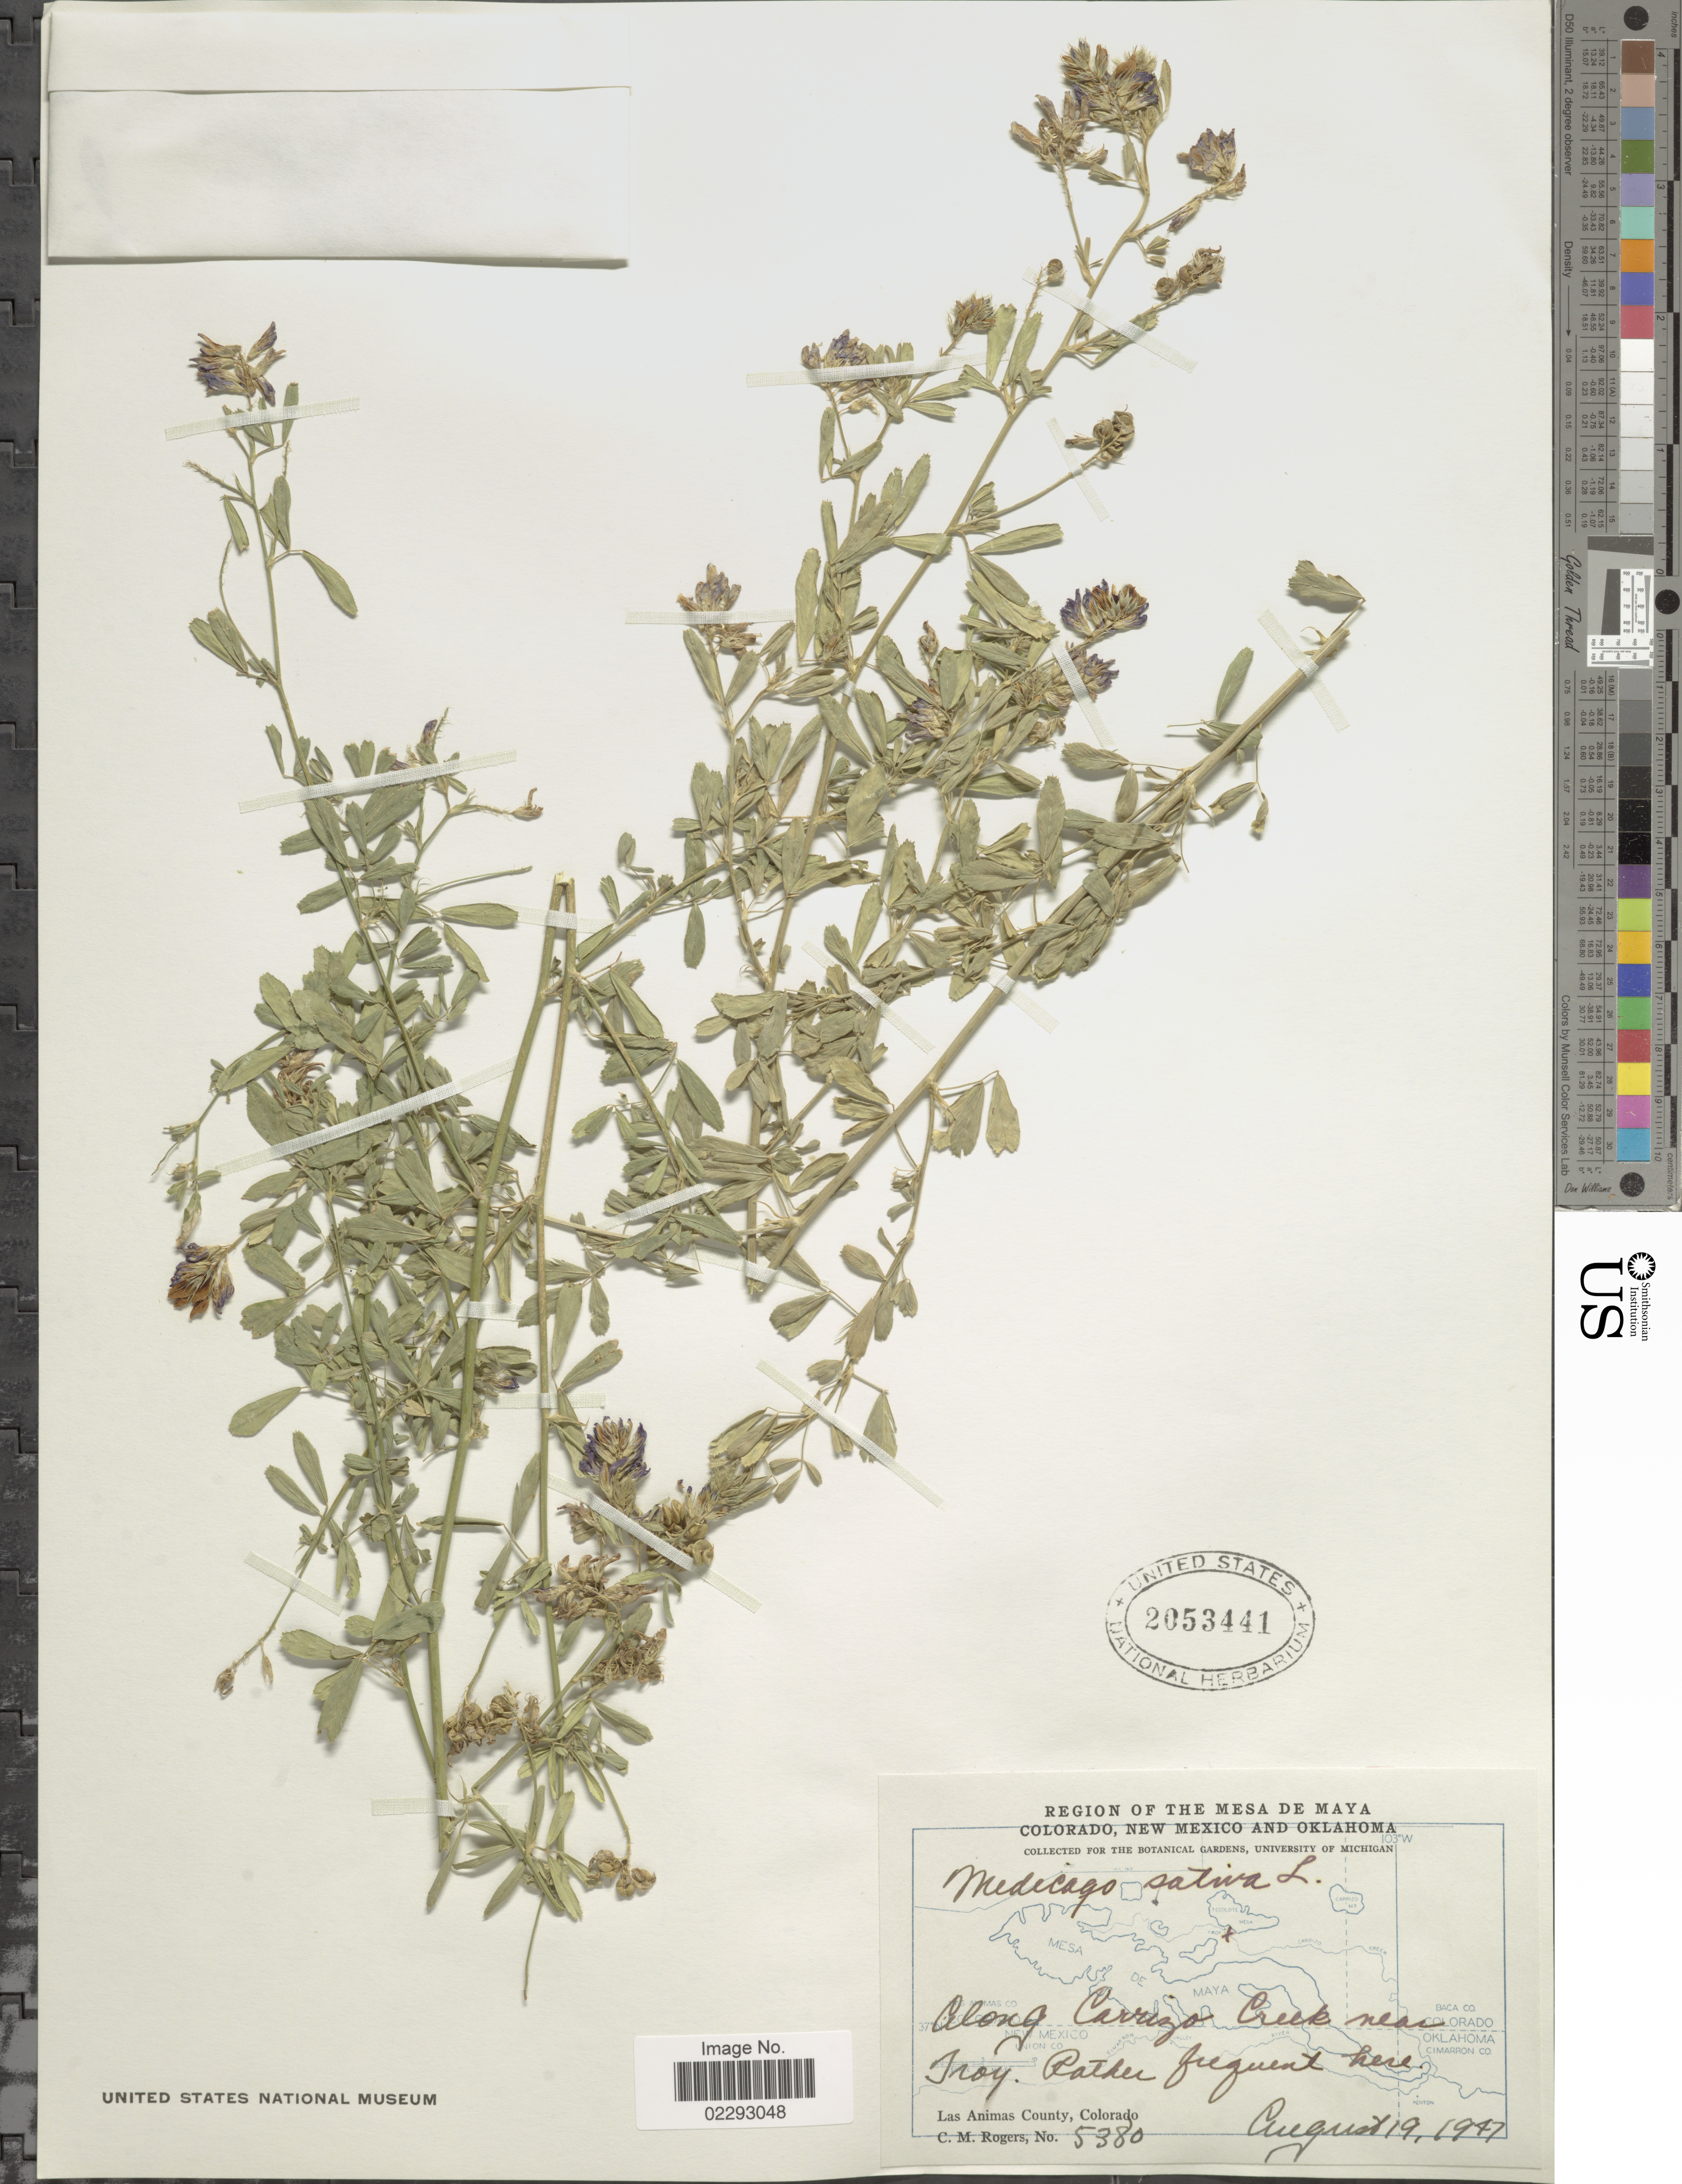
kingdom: Plantae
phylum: Tracheophyta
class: Magnoliopsida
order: Fabales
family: Fabaceae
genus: Medicago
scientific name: Medicago sativa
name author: L.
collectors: C. M. Rogers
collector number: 5380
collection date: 1947-08-19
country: United States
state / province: Colorado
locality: Region of the Mesa de Mayam Colorado, New Mexico and Oklahoma. Along Carrizo Creek near Iroy.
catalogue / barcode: US 2053441